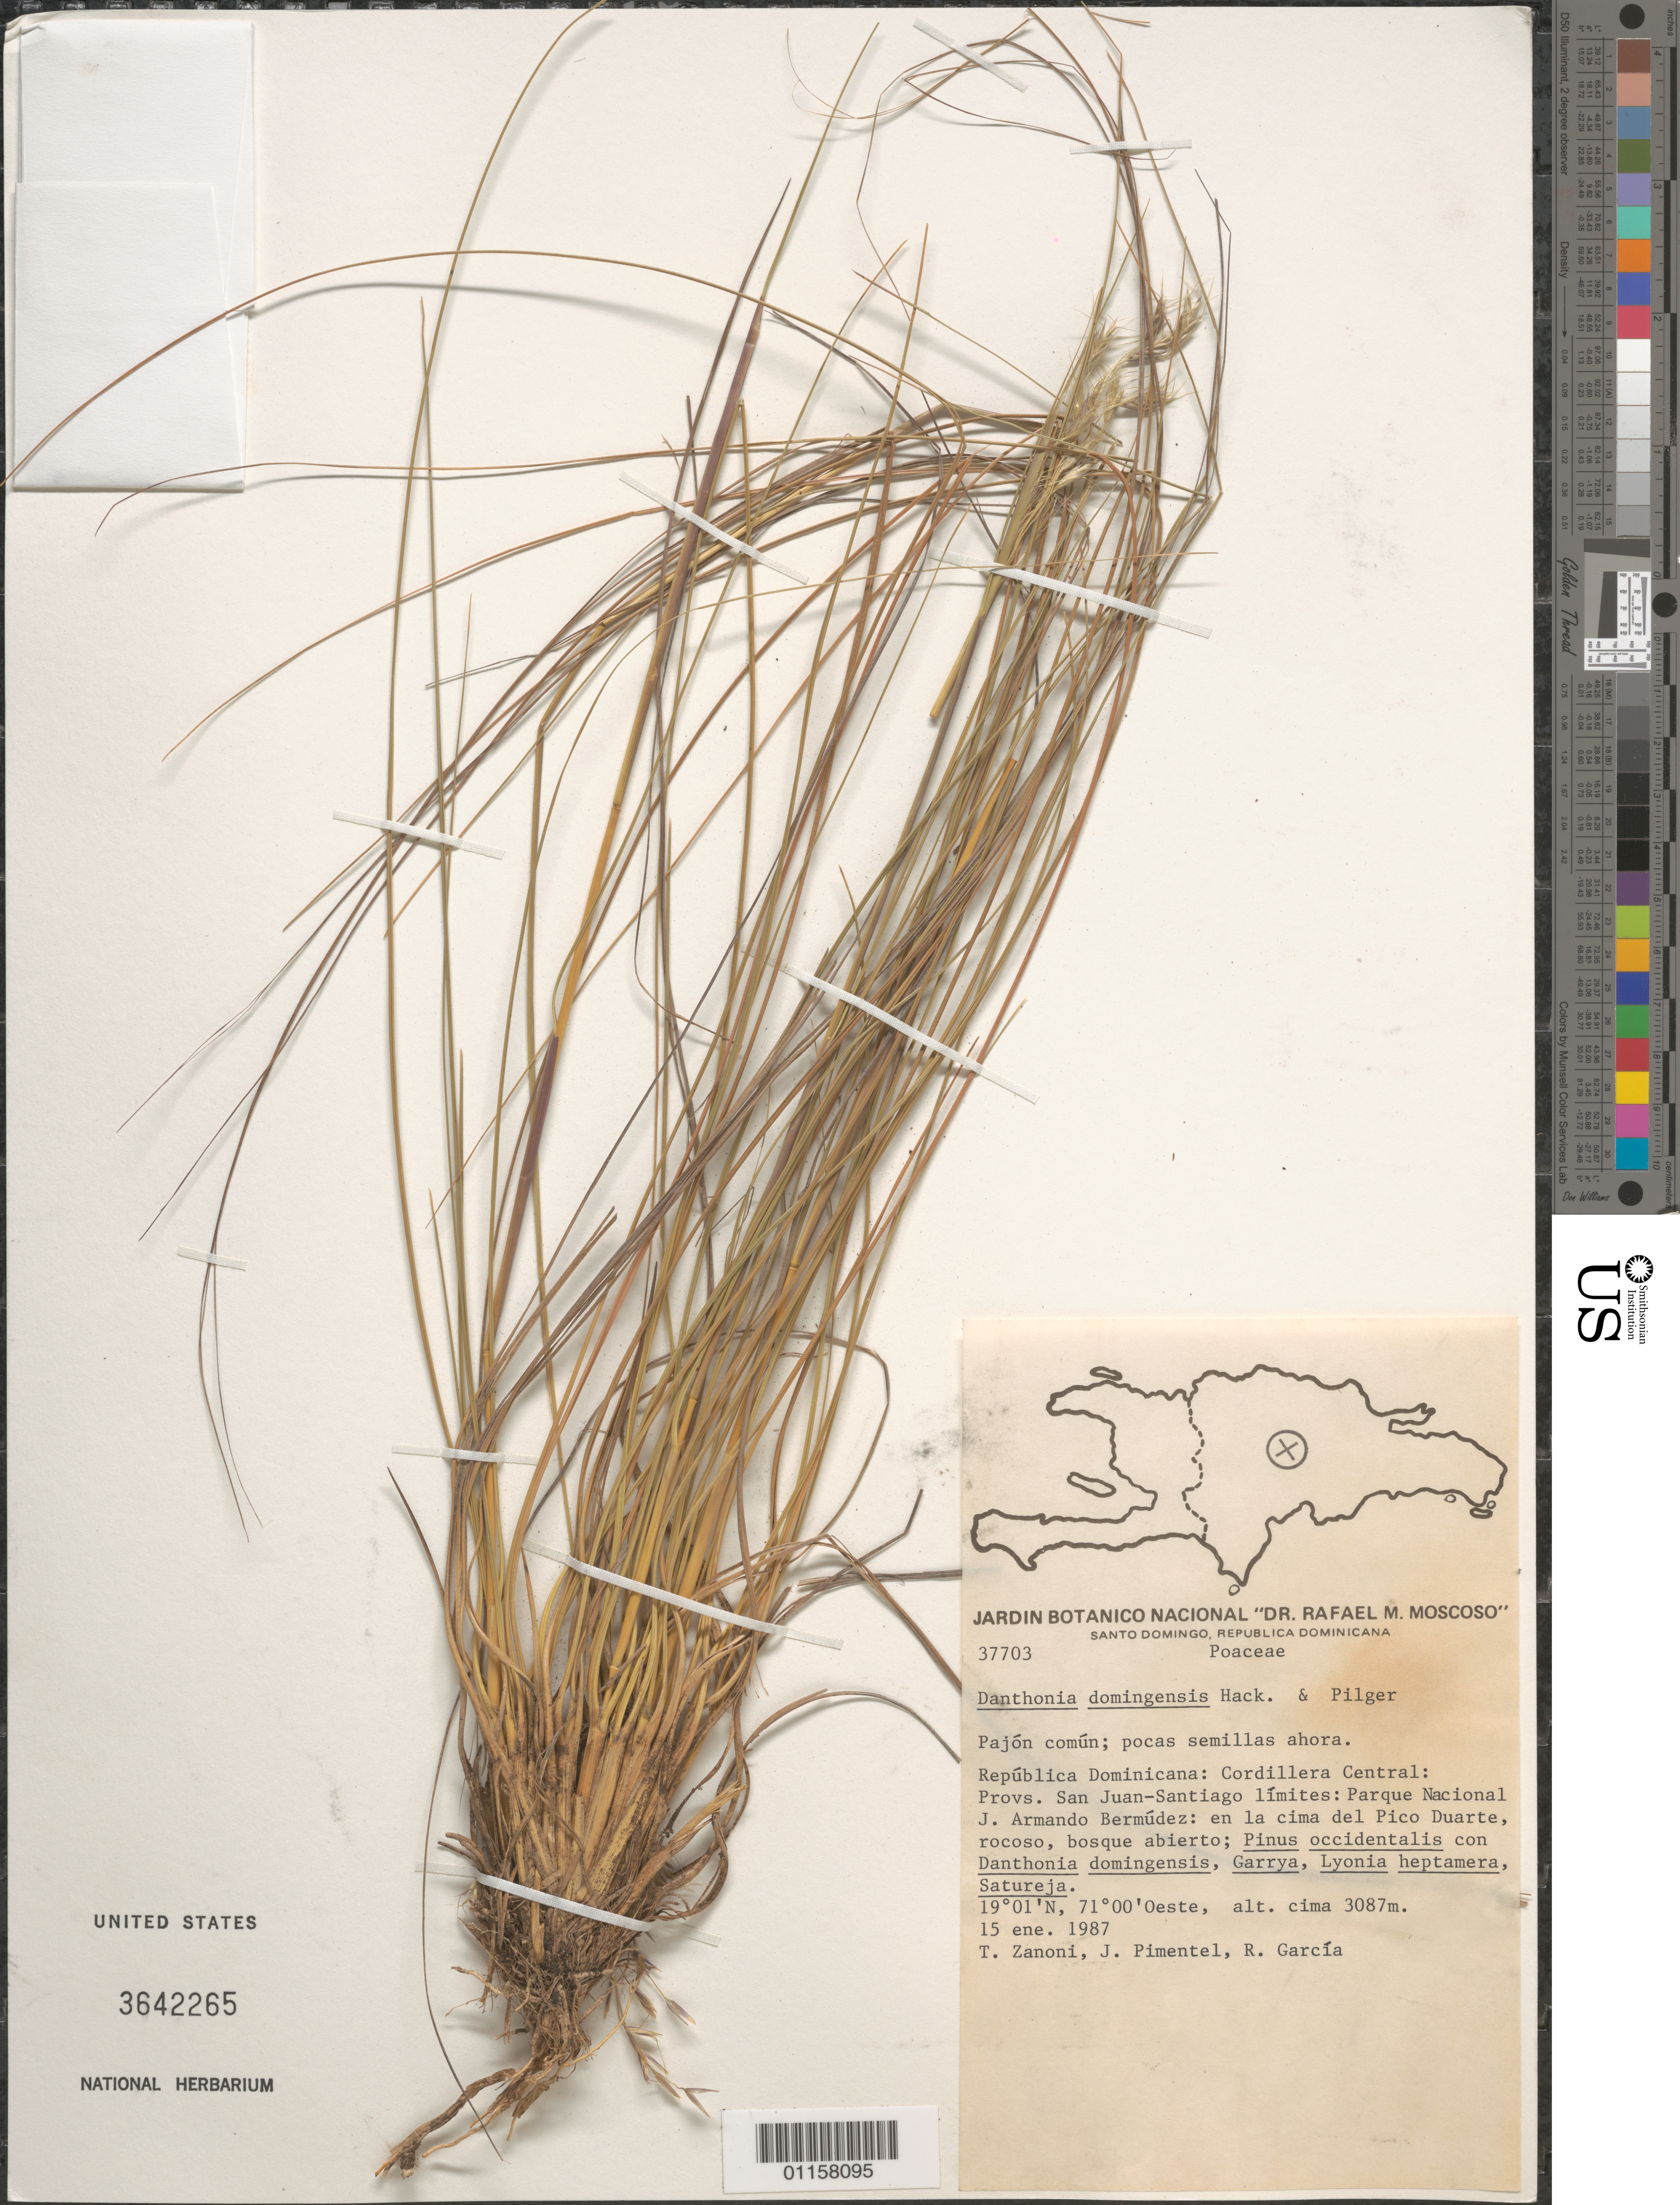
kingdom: Plantae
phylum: Tracheophyta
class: Liliopsida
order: Poales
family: Poaceae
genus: Danthonia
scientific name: Danthonia domingensis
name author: Hack. & Pilg. in Urb.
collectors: T. A. Zanoni, J. Pimentel & R. García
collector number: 37703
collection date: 1987-01-15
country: Dominican Republic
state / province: San Juan / Santiago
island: Hispaniola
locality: Cordillera Central: Provs. San Juan-Santiago límites; Parque Nacional J. Armando Bermúdez; en la cima del Pico Duarte.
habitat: Rocoso, bosque abierto; Pinus occidentalis con Danthonia domingensis, Garrya, Lyonia heptamera, Satureja.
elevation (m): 3087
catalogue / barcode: US 3642265